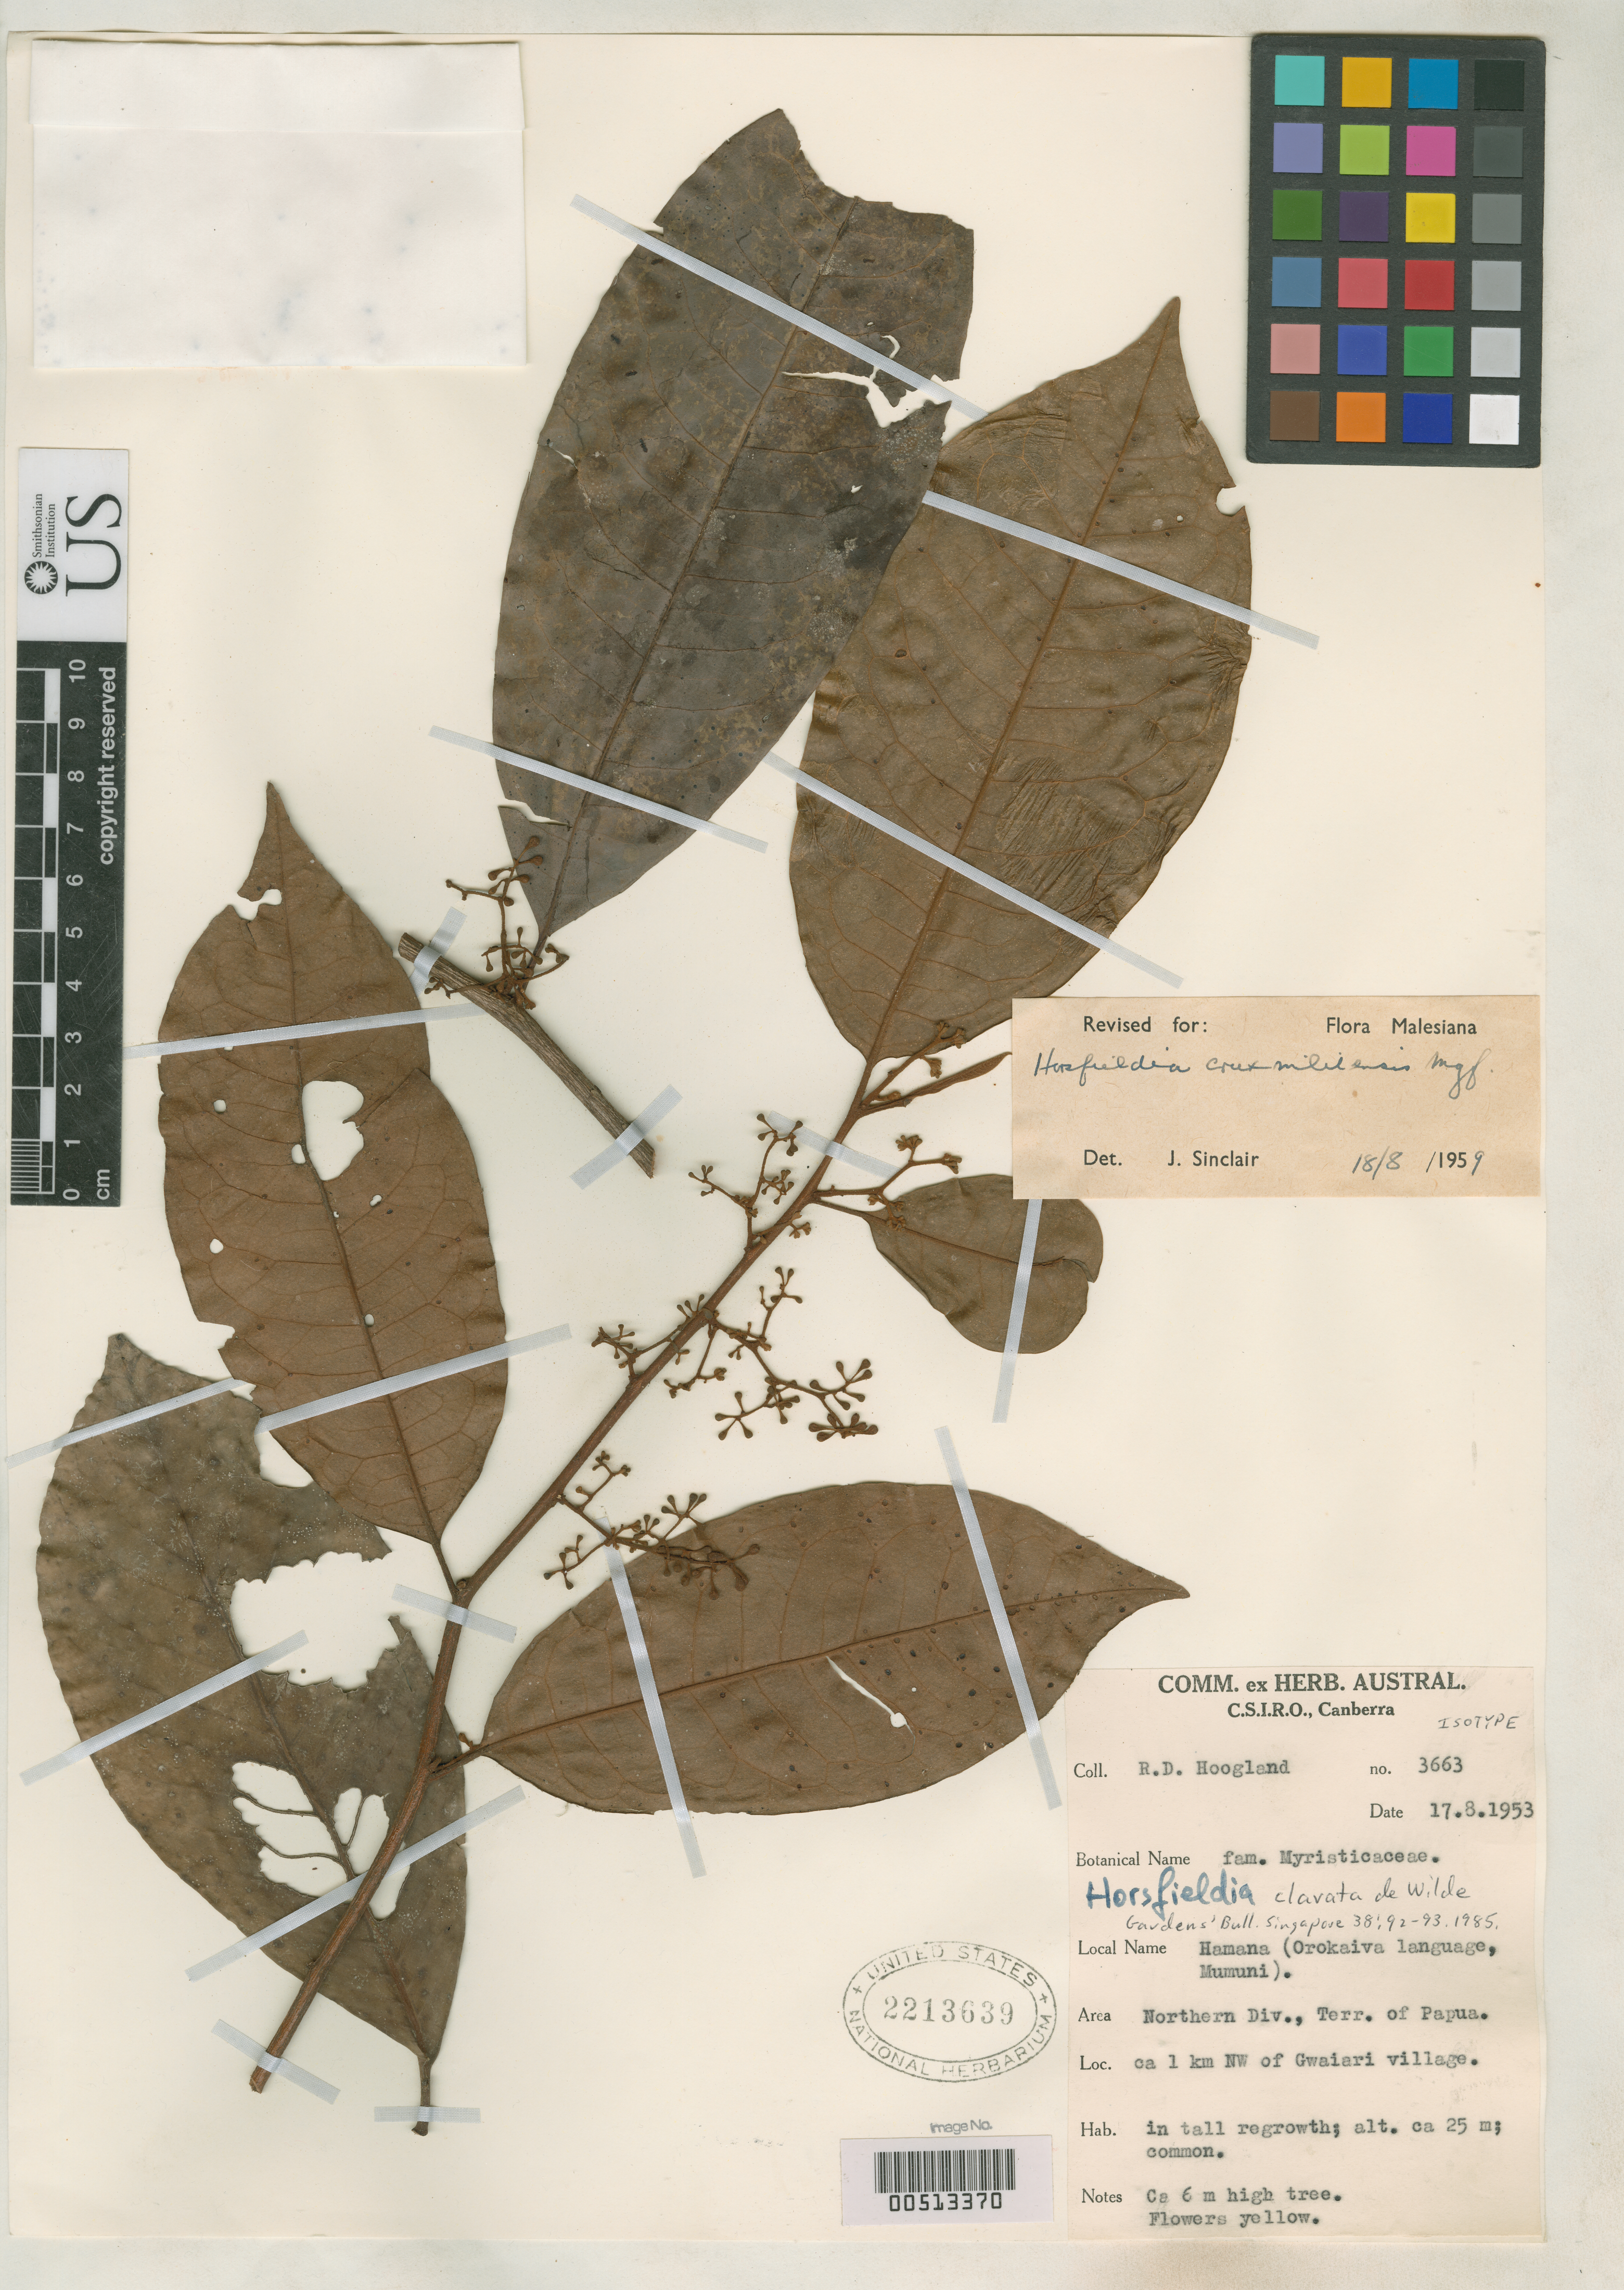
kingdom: Plantae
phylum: Tracheophyta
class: Magnoliopsida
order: Magnoliales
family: Myristicaceae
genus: Horsfieldia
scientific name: Horsfieldia clavata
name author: W.J. de Wilde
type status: Isotype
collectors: R. D. Hoogland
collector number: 3663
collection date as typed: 17 Aug 1953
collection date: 1953-08-17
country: Papua New Guinea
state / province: Northern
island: New Guinea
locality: Ca. 1 km NW of Gwaiari village.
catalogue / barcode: US 2213639